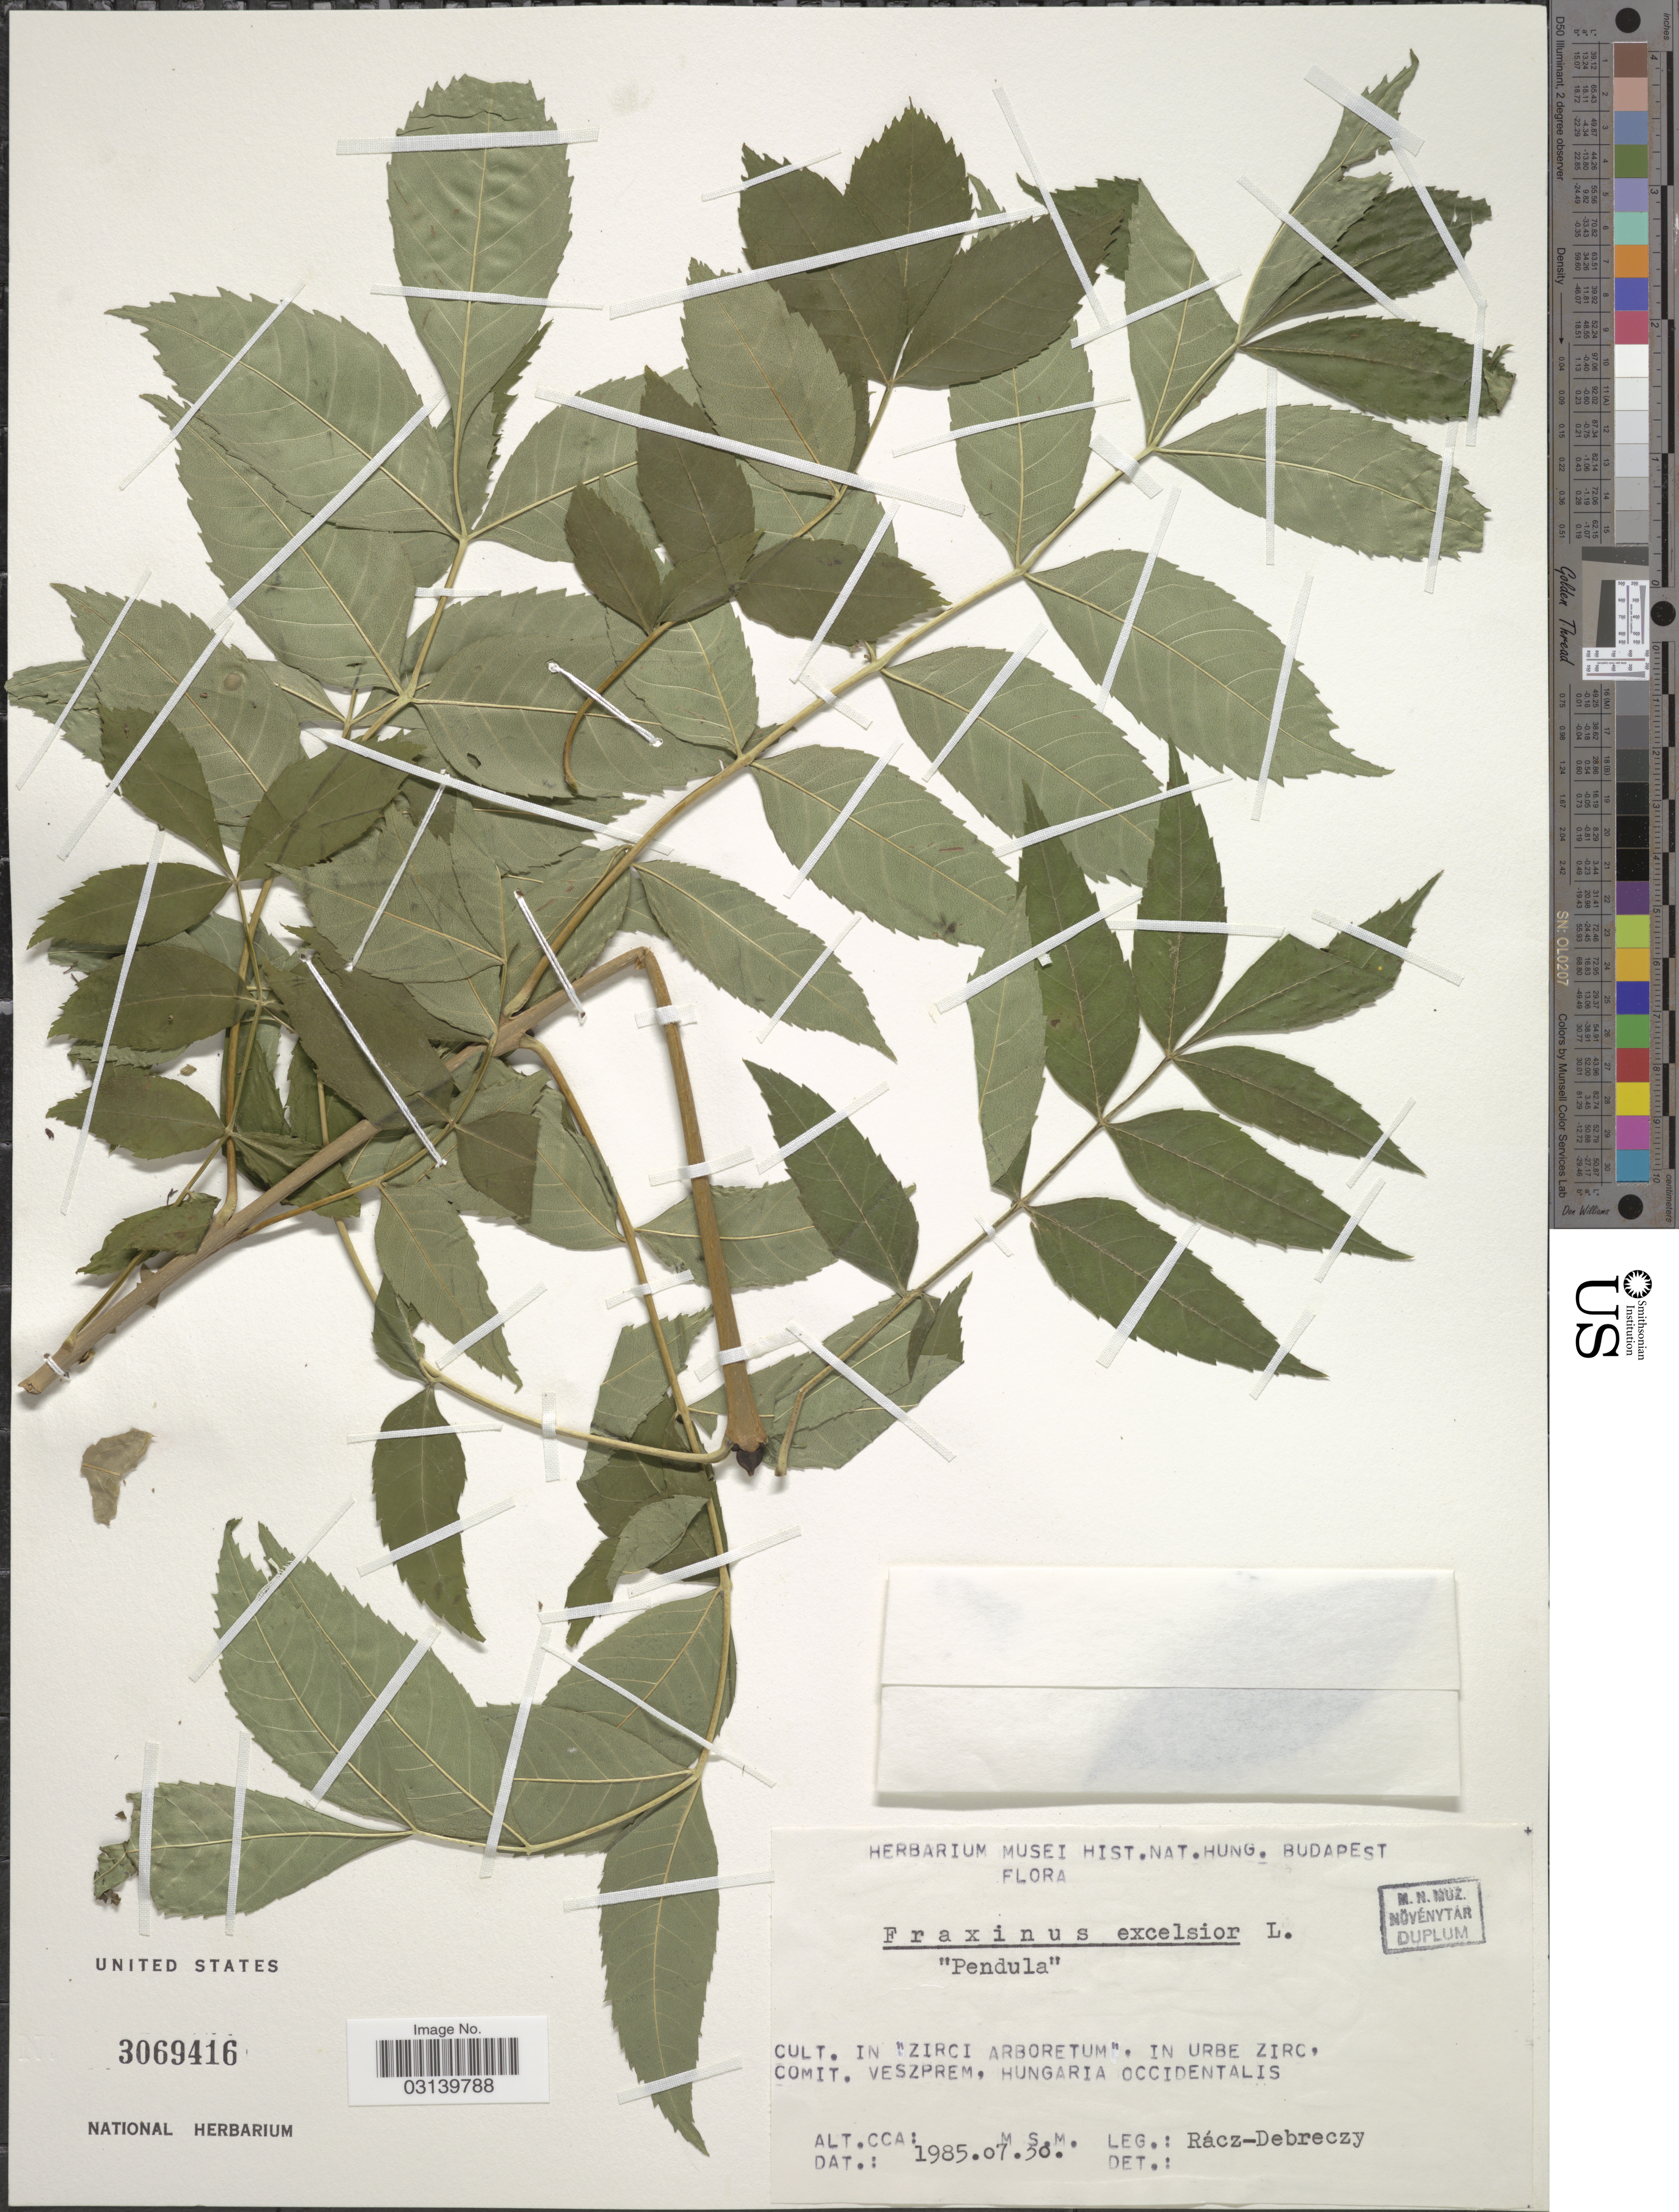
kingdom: Plantae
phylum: Tracheophyta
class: Magnoliopsida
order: Lamiales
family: Oleaceae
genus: Fraxinus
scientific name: Fraxinus excelsior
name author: L.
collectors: Rácz-Debreczy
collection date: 1985-07-30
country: Hungary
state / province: Veszprém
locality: Cult. in "Zirci Arboretum", in Urbe Zirc, comit. Veszprem, Hungaria Occidentalis.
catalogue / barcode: US 3069416